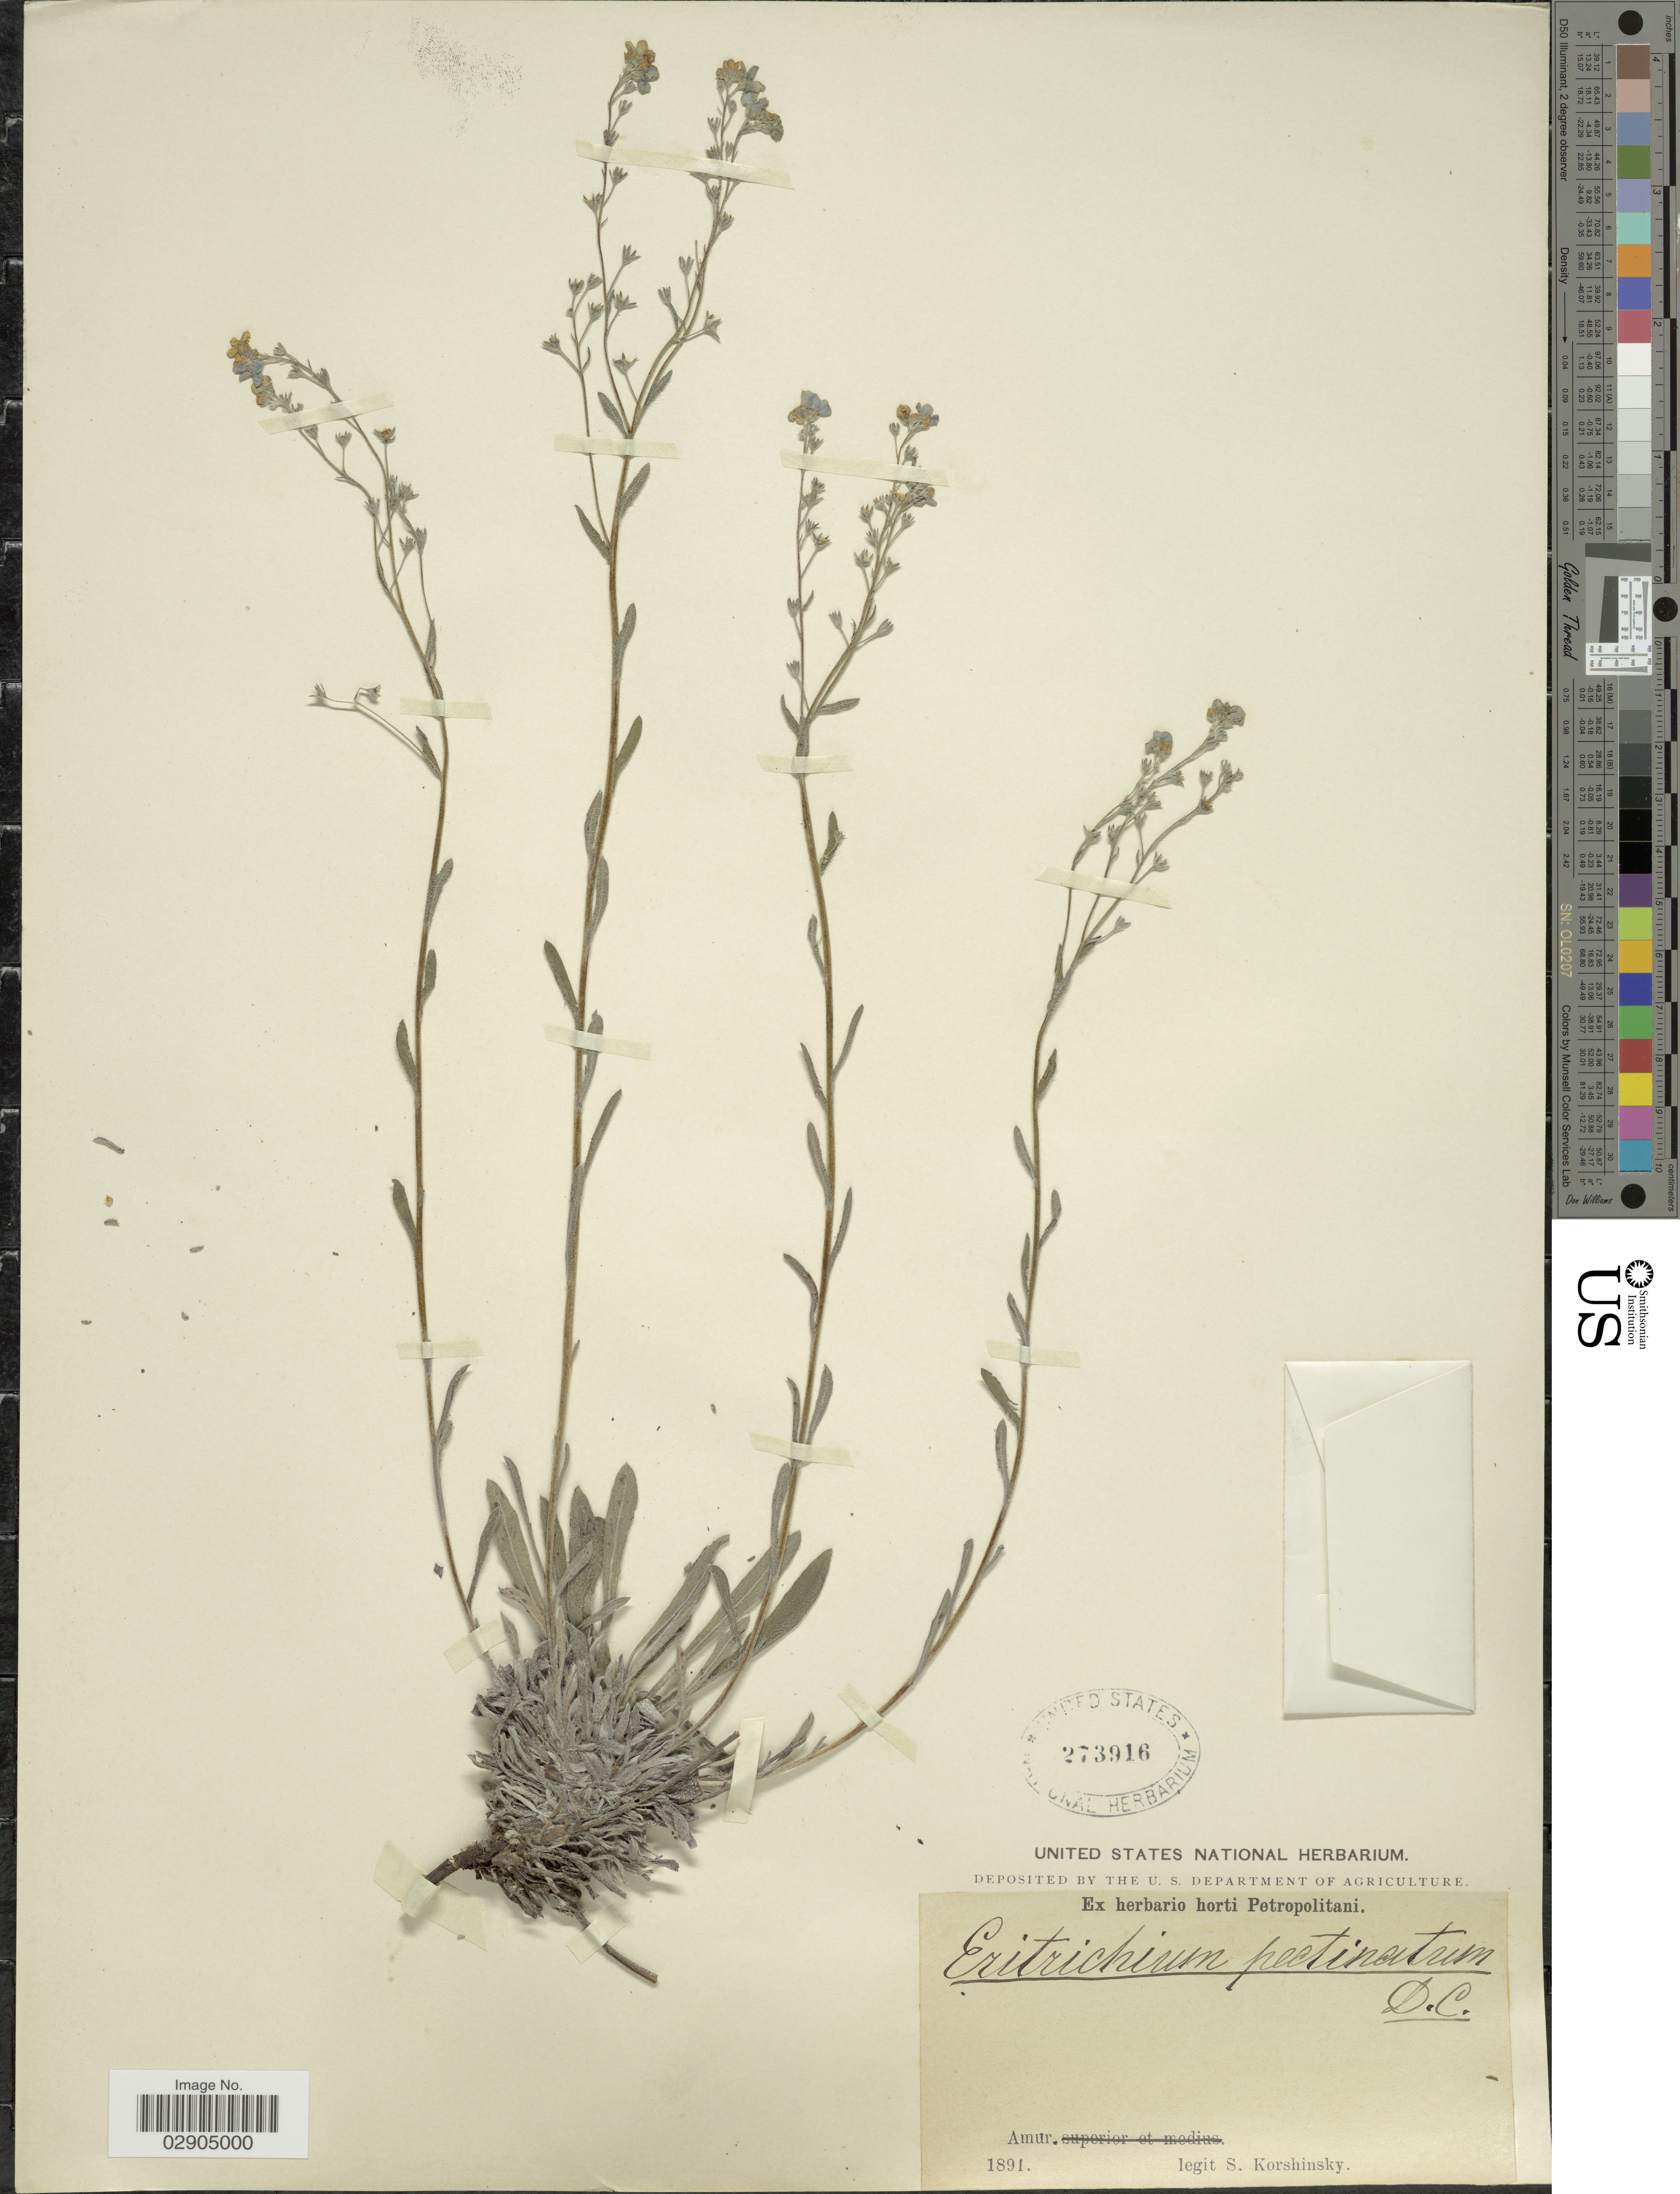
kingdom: Plantae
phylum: Tracheophyta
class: Magnoliopsida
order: Boraginales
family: Boraginaceae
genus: Eritrichium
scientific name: Eritrichium pectinatum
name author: (Pall.) DC.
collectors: S. I. Korshinsky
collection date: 1891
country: Russian Federation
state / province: Amur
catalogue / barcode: US 273916